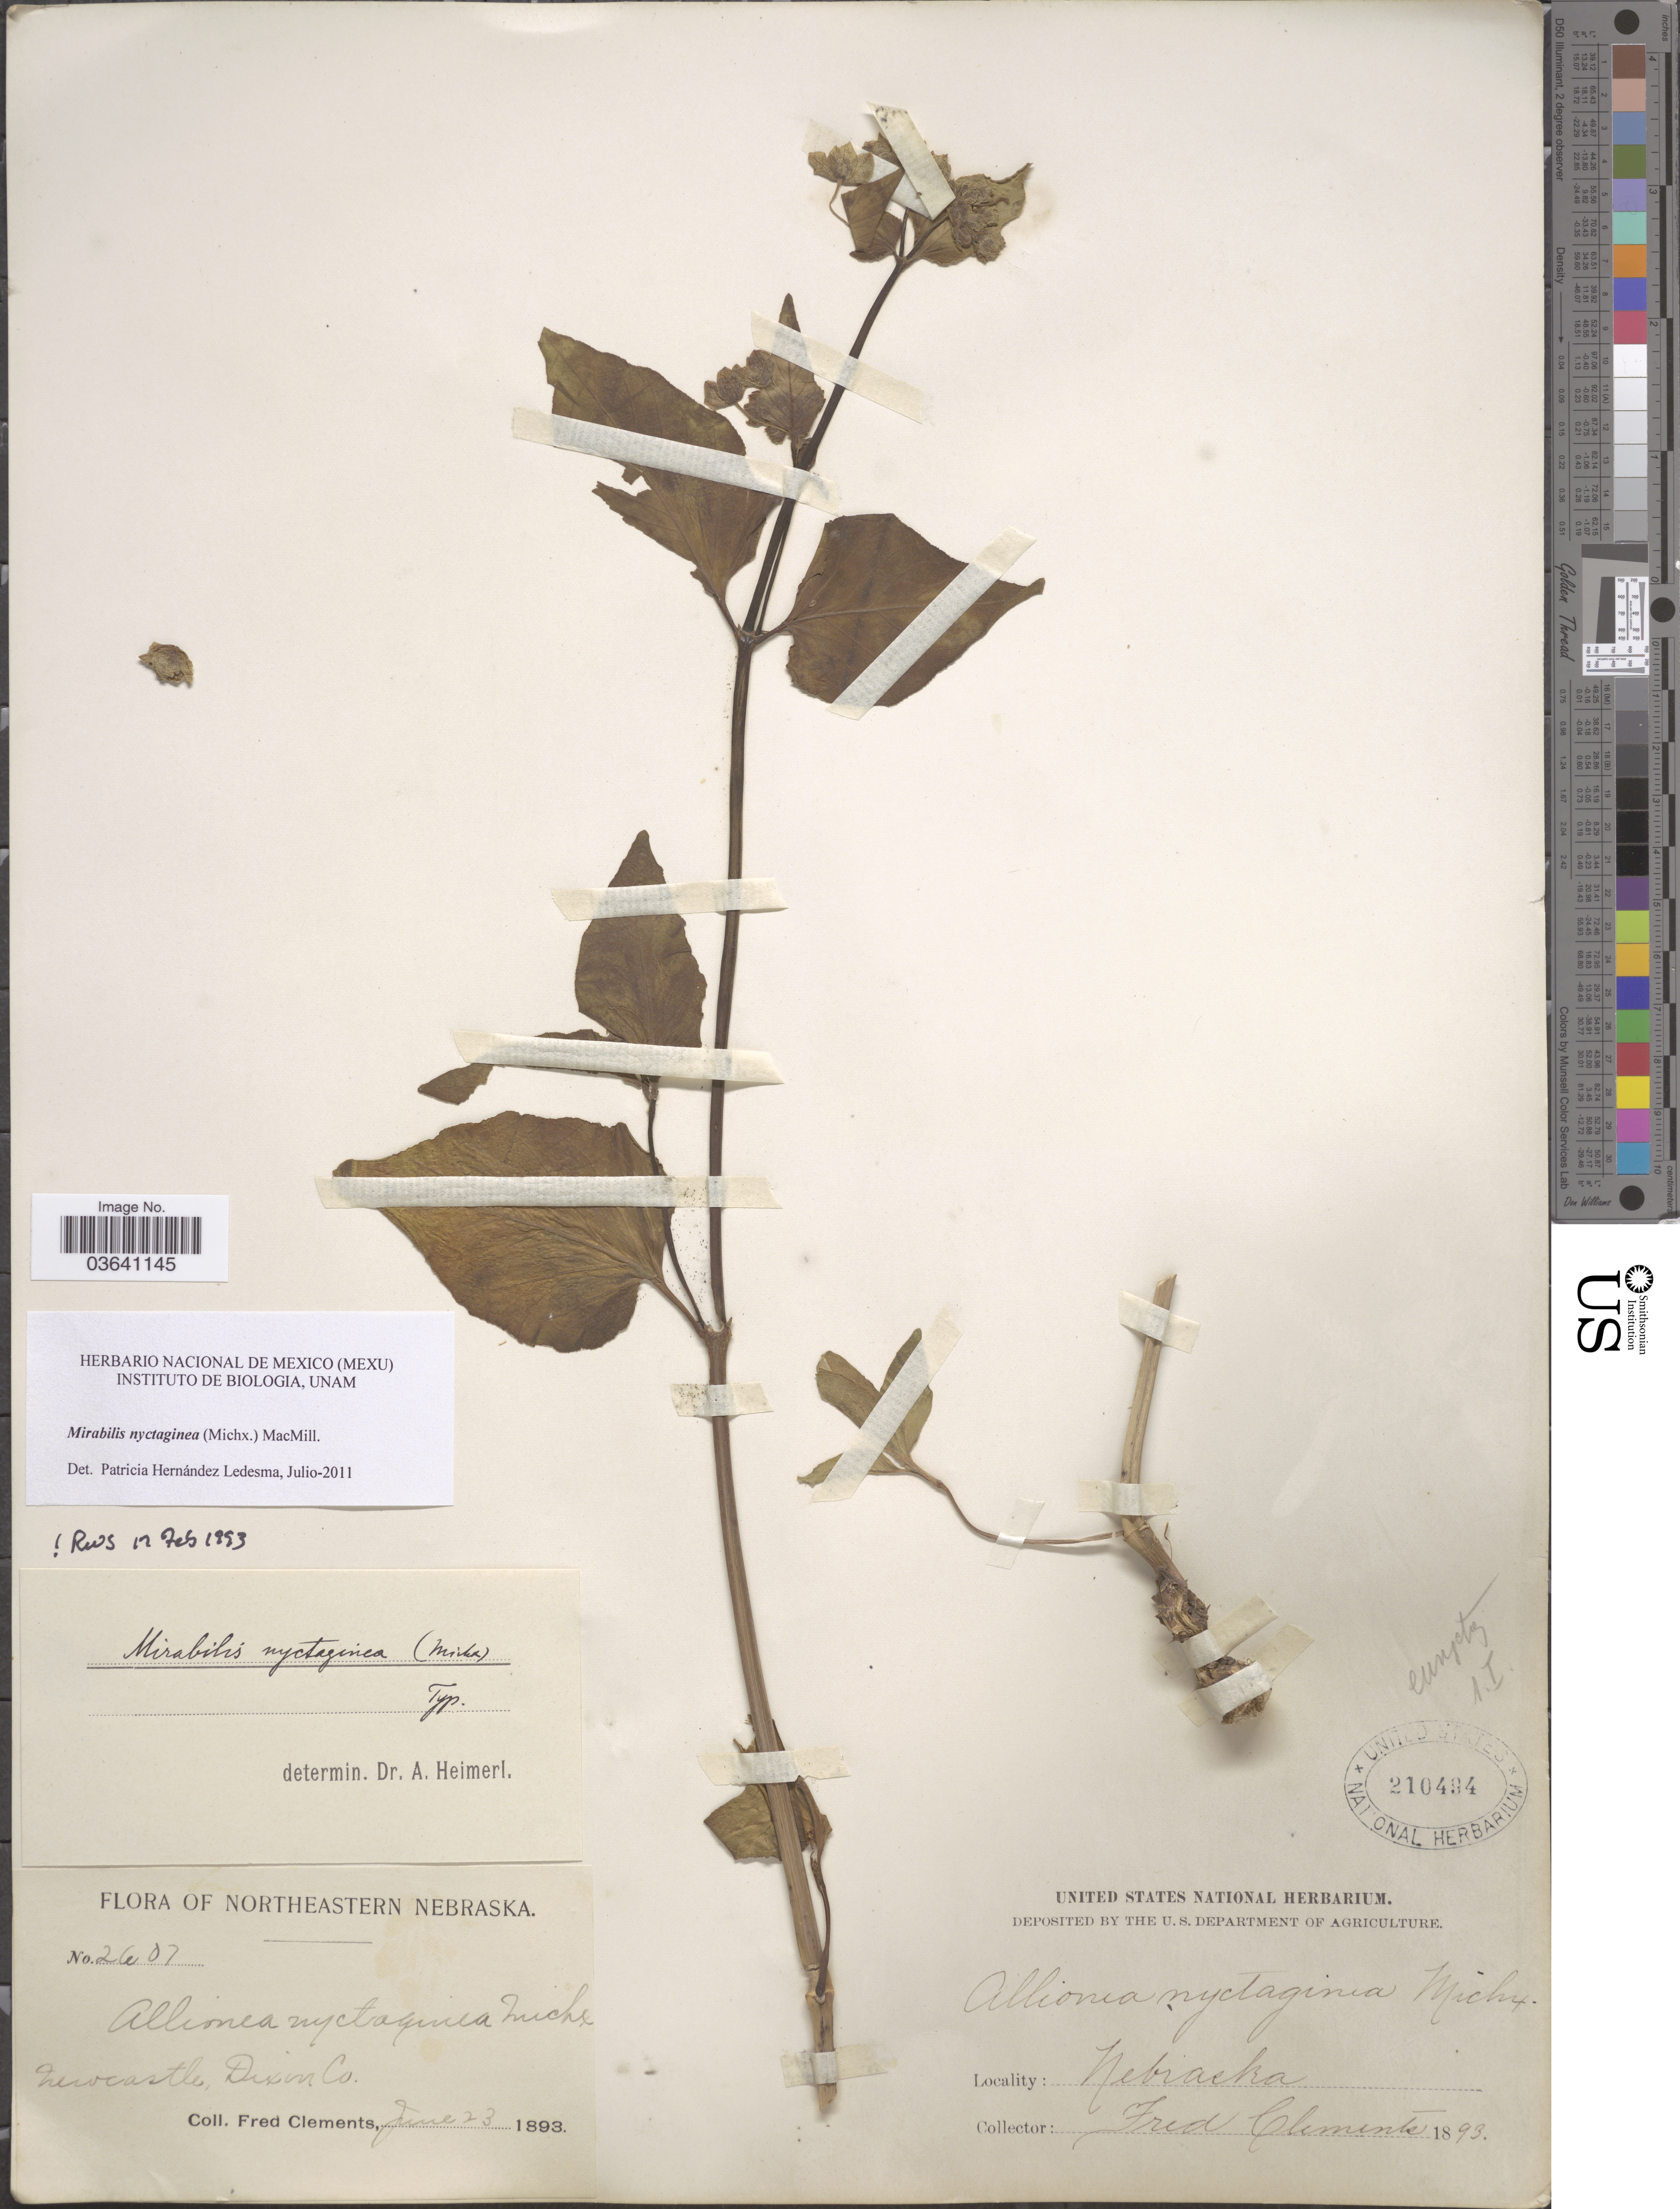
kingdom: Plantae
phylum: Tracheophyta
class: Magnoliopsida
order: Caryophyllales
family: Nyctaginaceae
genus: Mirabilis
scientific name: Mirabilis nyctaginea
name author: (Michx.) MacMill.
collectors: F. E. Clements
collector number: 2607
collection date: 1893-06-23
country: United States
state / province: Nebraska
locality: Northeastern Nebraska. Newcastle, Dixon Co.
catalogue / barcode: US 210494